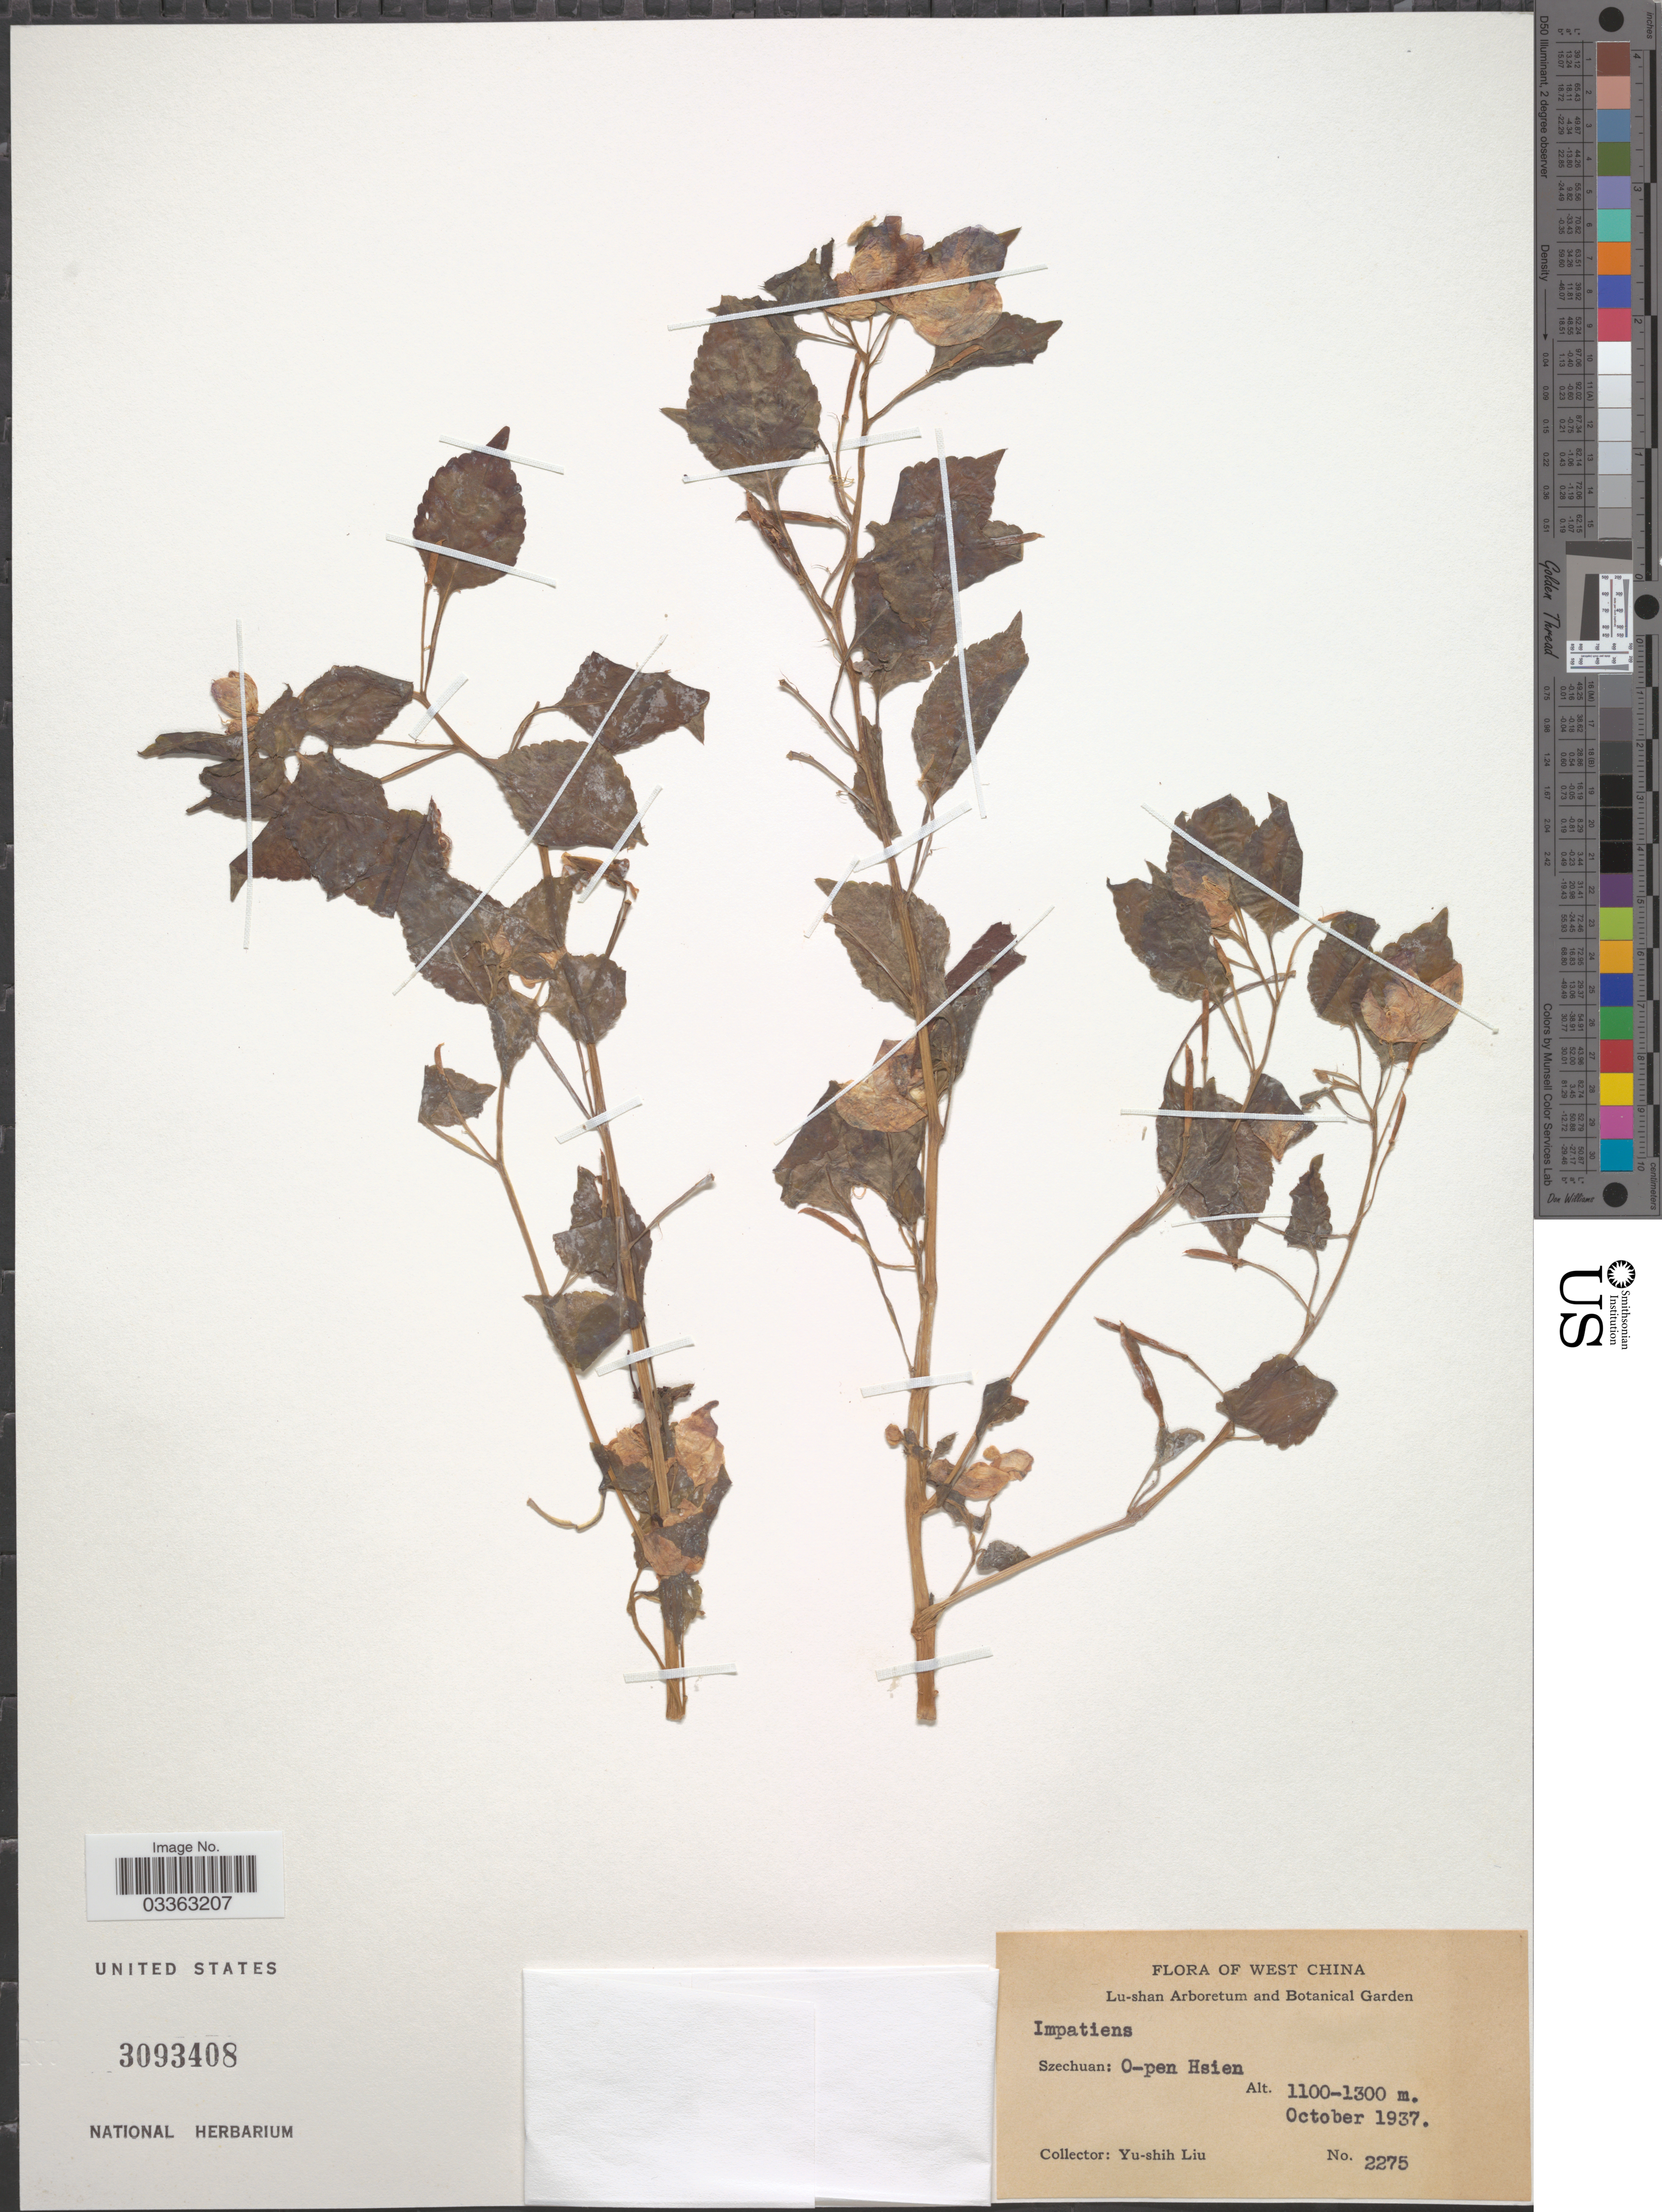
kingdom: Plantae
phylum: Tracheophyta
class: Magnoliopsida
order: Ericales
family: Balsaminaceae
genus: Impatiens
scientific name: Impatiens sp.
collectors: Y.-S. Liu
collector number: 2275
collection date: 1937-10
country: China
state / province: Sichuan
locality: West china. Szechuan: O-pen Hsien.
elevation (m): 1100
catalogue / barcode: US 3093408